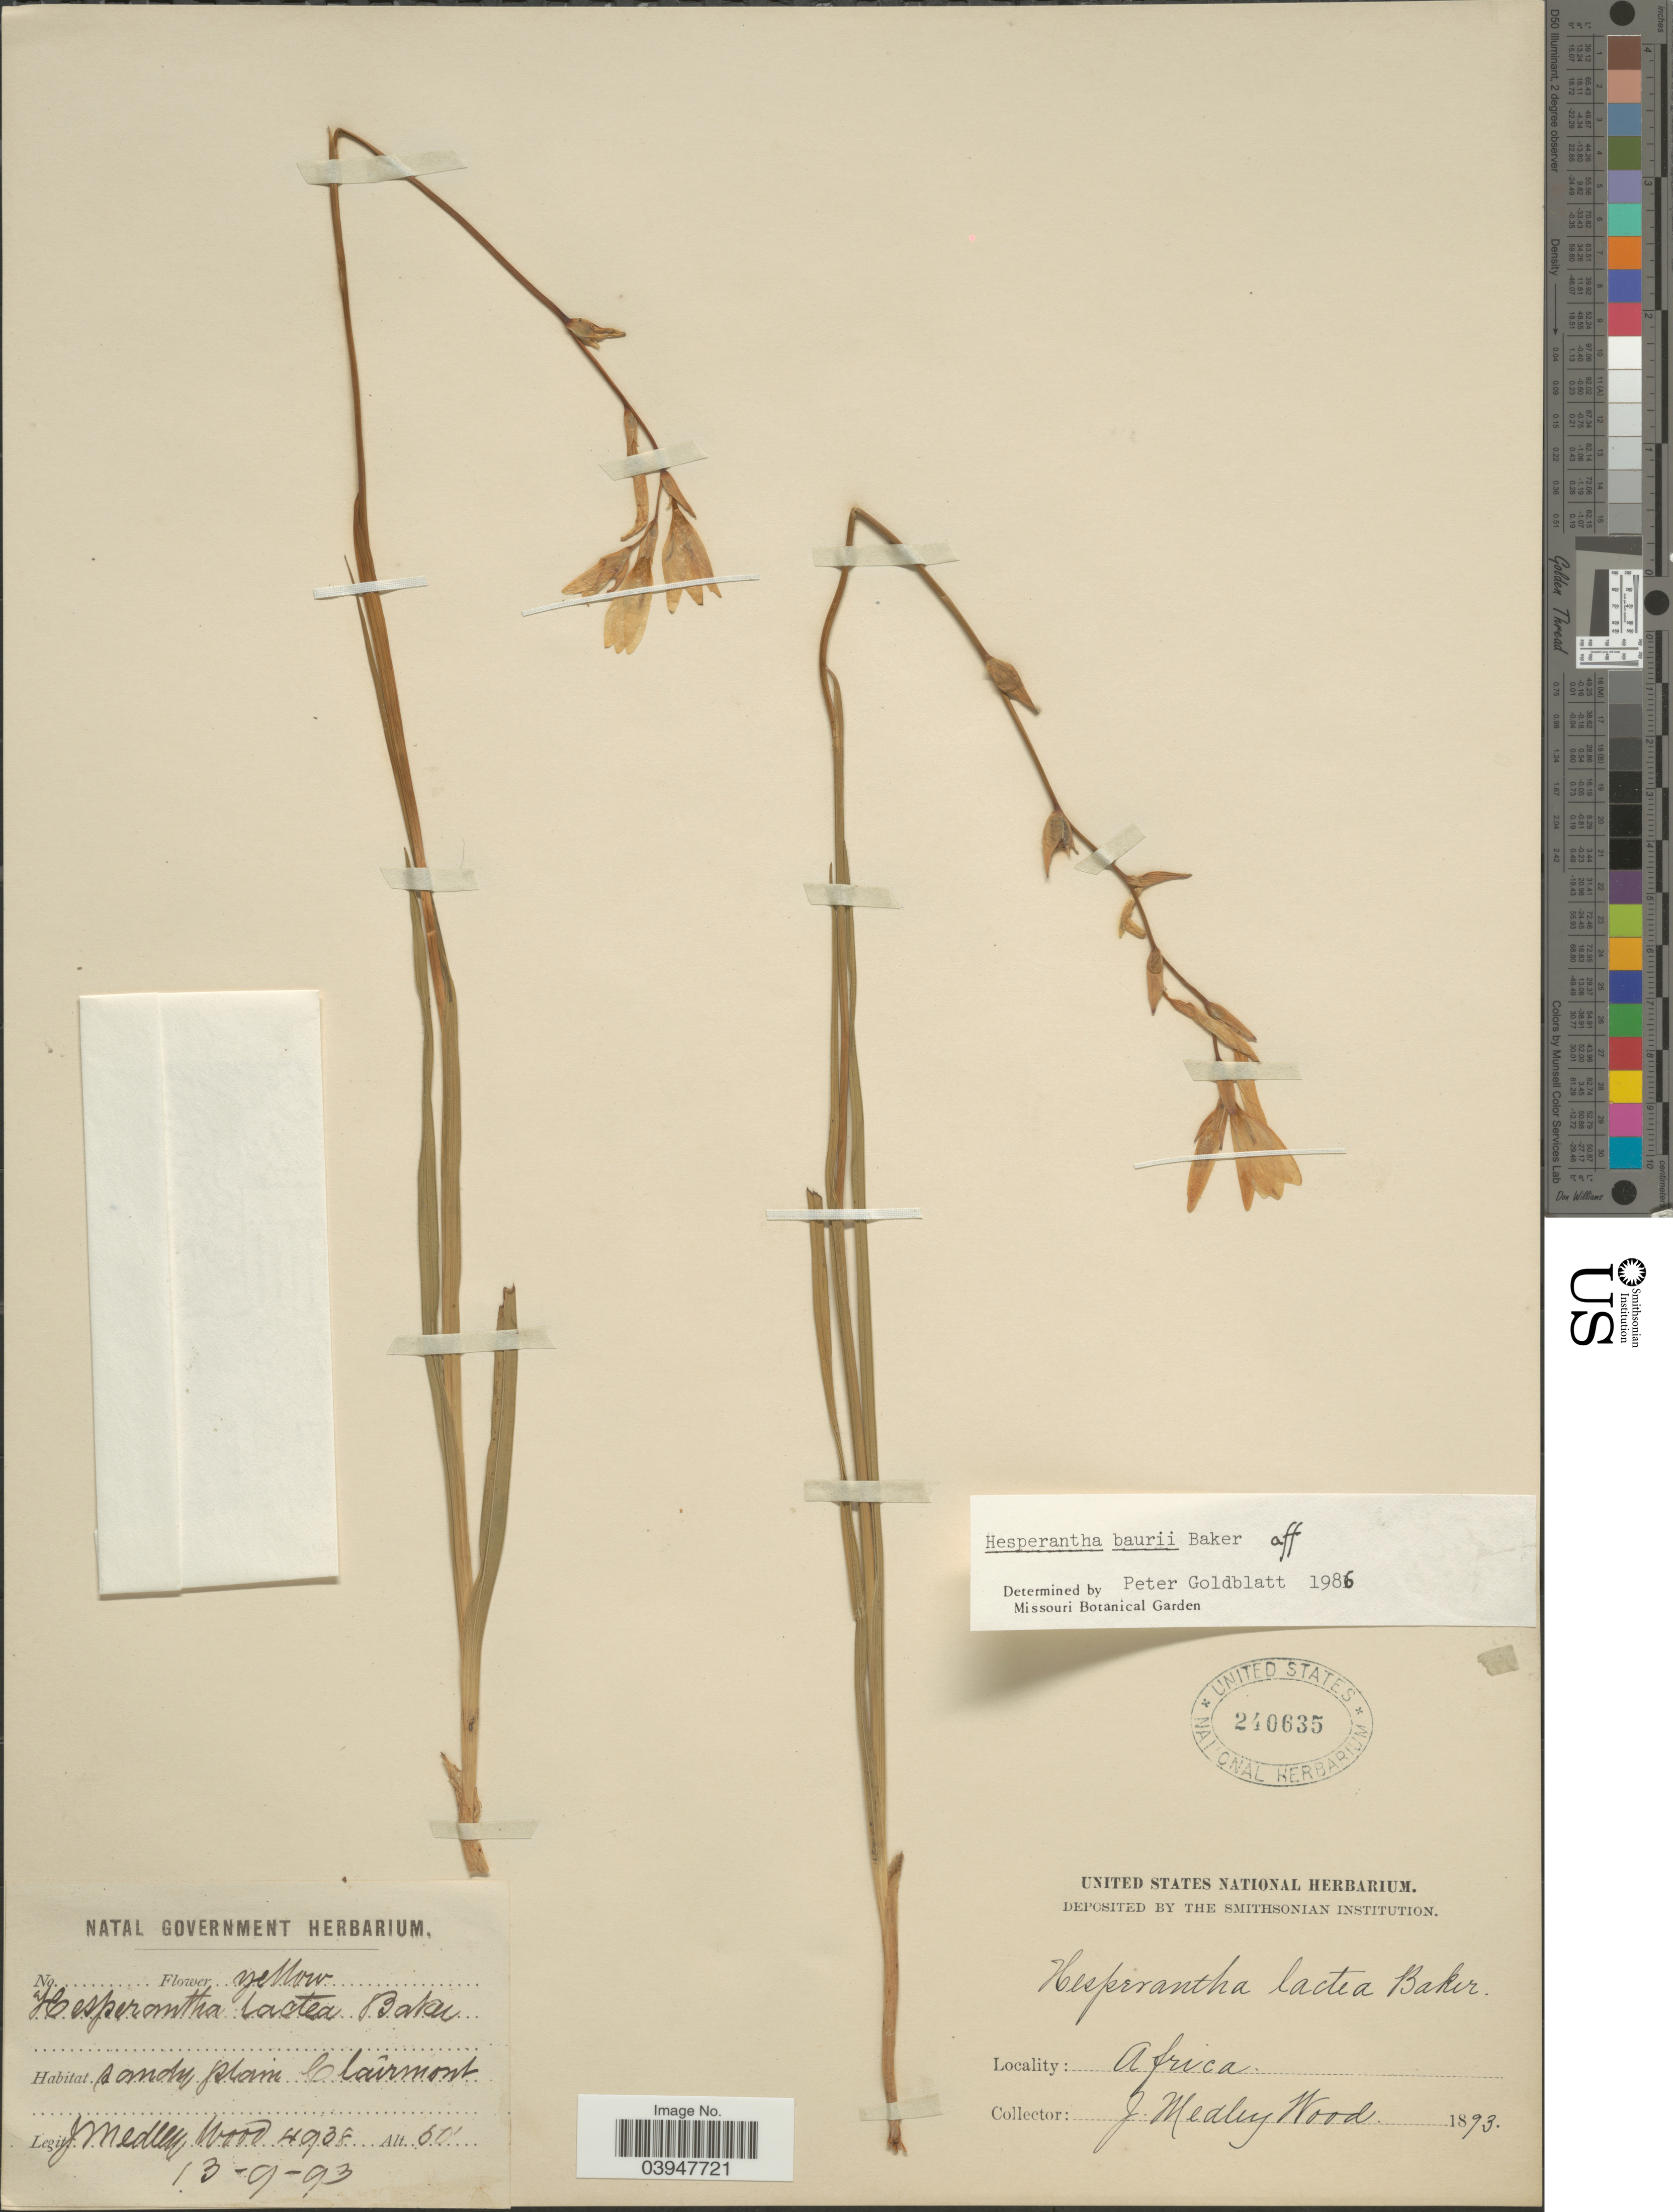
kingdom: Plantae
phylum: Tracheophyta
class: Liliopsida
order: Asparagales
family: Iridaceae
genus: Hesperantha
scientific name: Hesperantha baurii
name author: Baker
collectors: J. M. Wood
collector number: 4938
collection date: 1893-09-13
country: South Africa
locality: Africa. Sandy plain Claremont.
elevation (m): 15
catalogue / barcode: US 240635